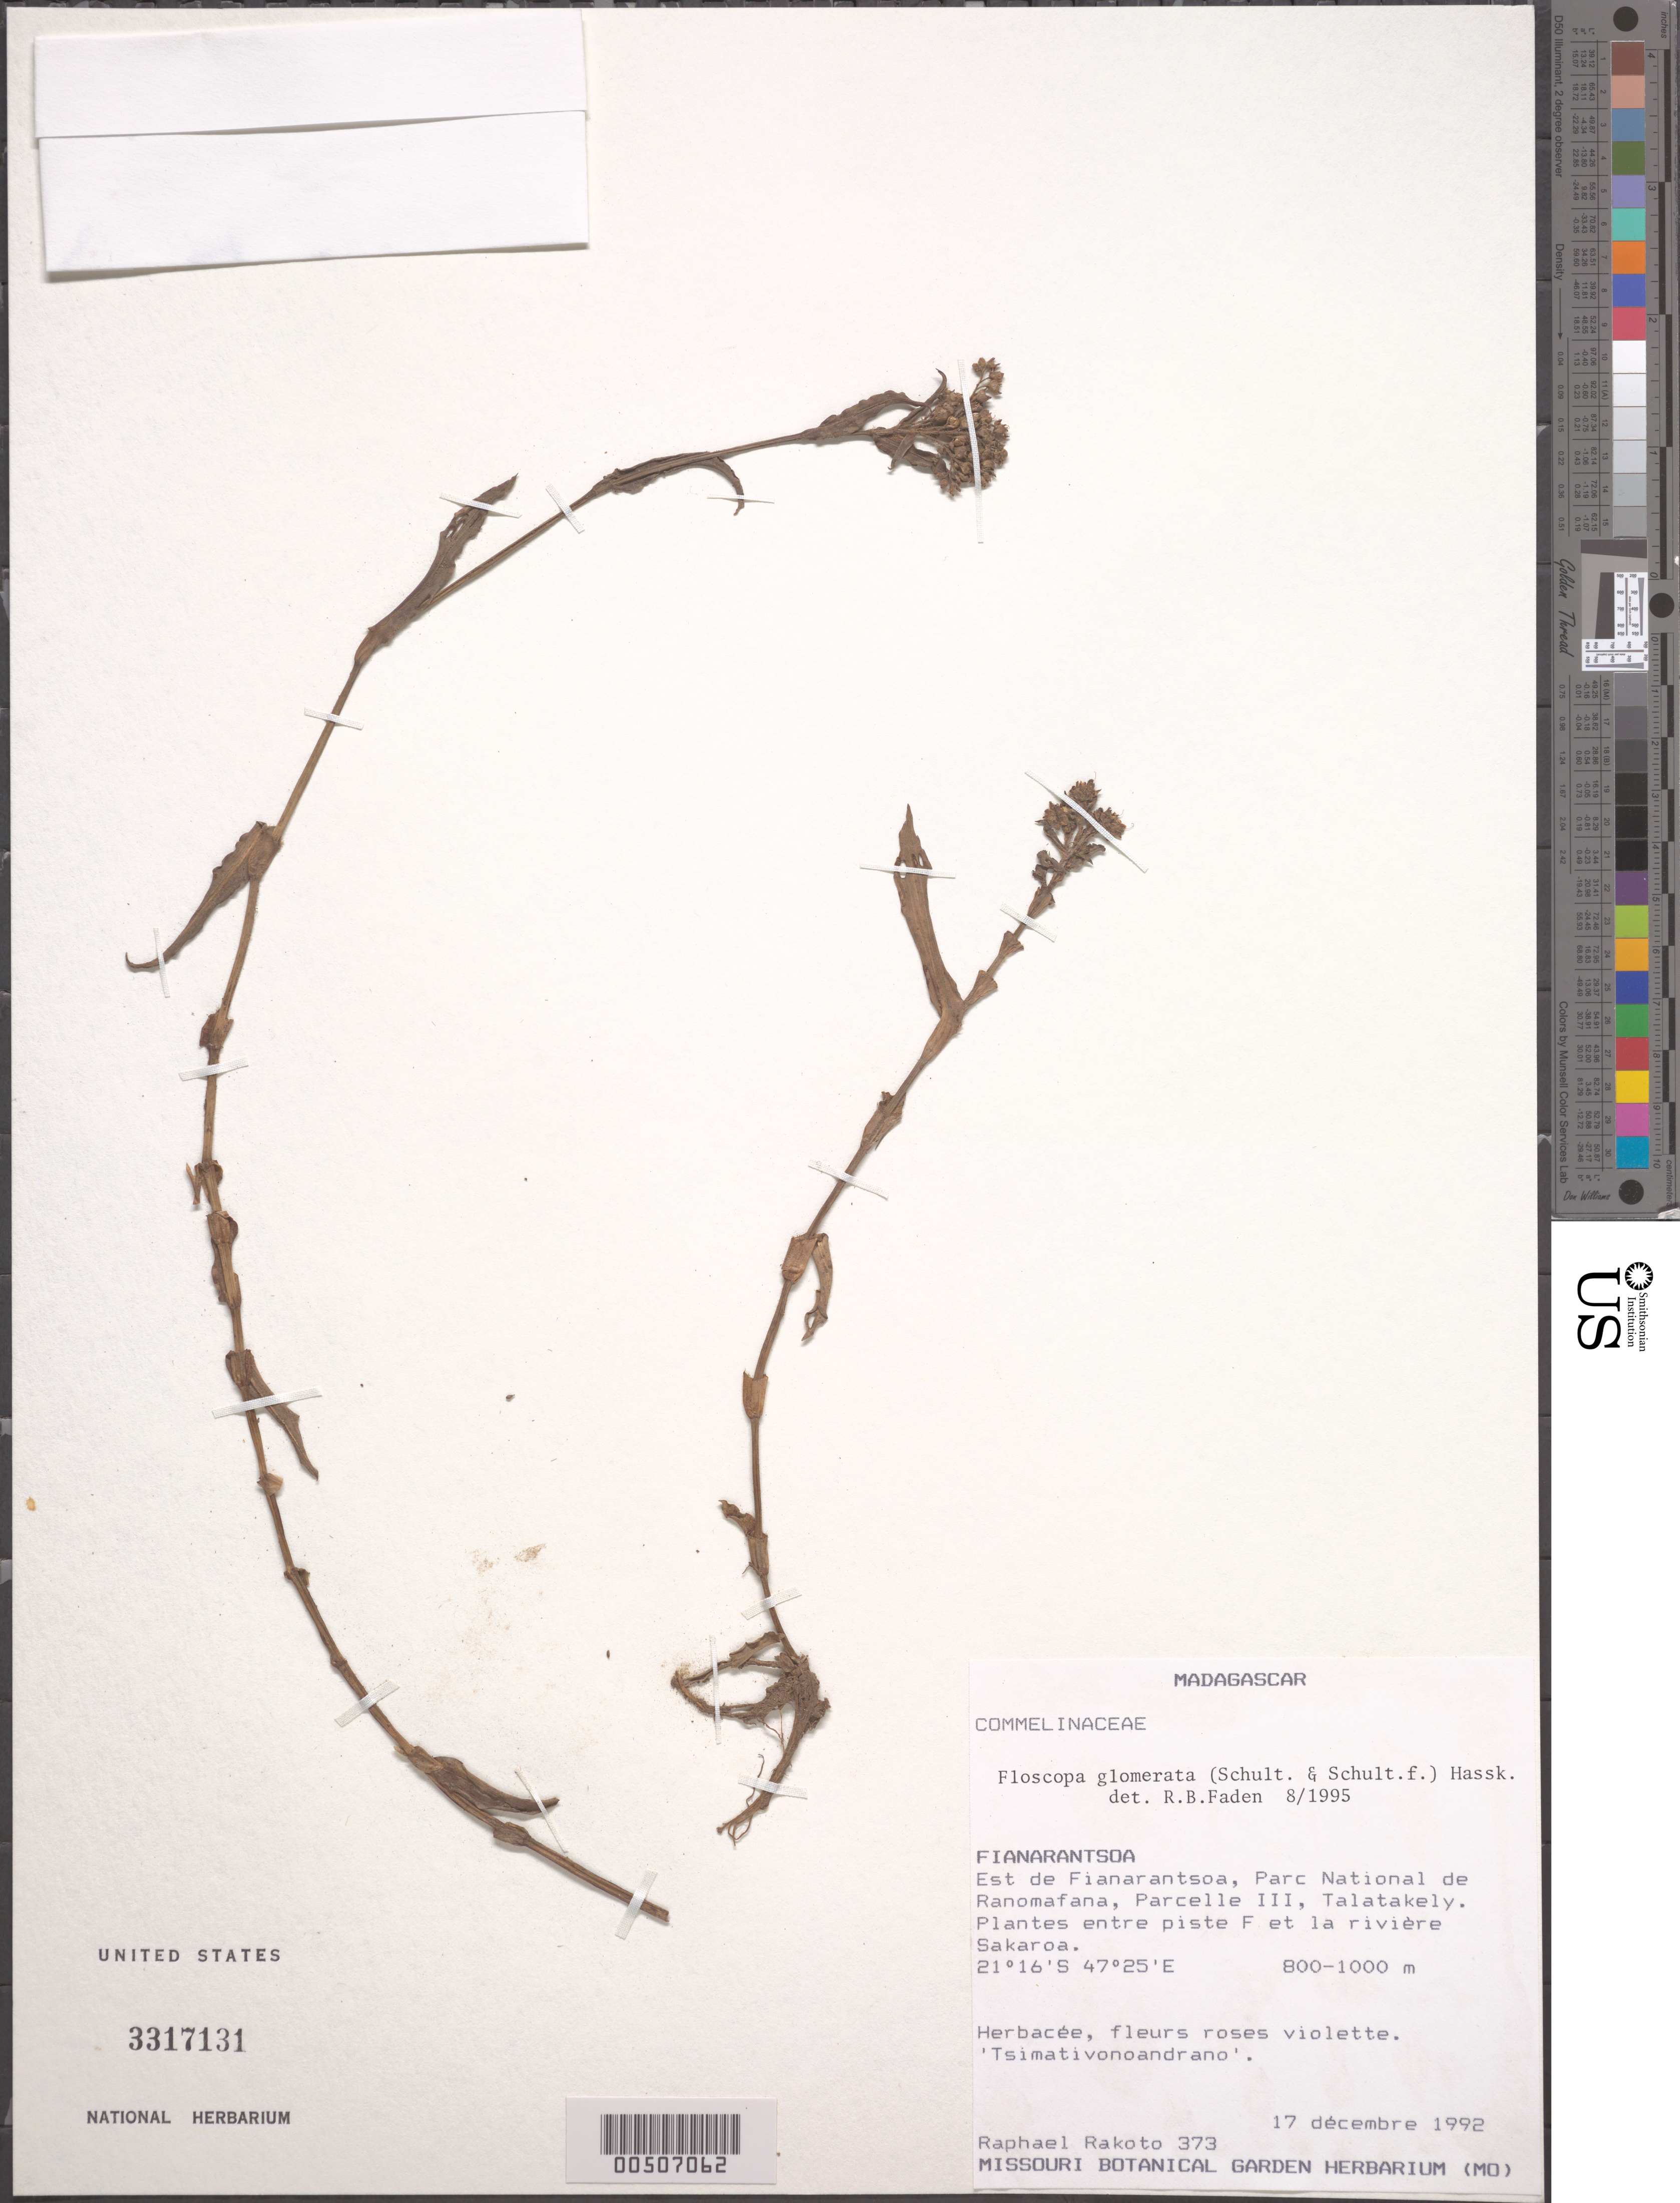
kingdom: Plantae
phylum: Tracheophyta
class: Liliopsida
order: Commelinales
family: Commelinaceae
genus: Floscopa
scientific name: Floscopa glomerata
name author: (Willd. ex Schult. & Schult. f.) Hassk.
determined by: Faden, Robert B., (US), Smithsonian Institution - National Museum of Natural History (UNITED STATES)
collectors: R. Rakoto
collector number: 373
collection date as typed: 17 Dec 1992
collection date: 1992-12-17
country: Madagascar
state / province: Vatovavy Fitovinany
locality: Ranomafana national park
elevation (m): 800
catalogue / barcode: US 3317131